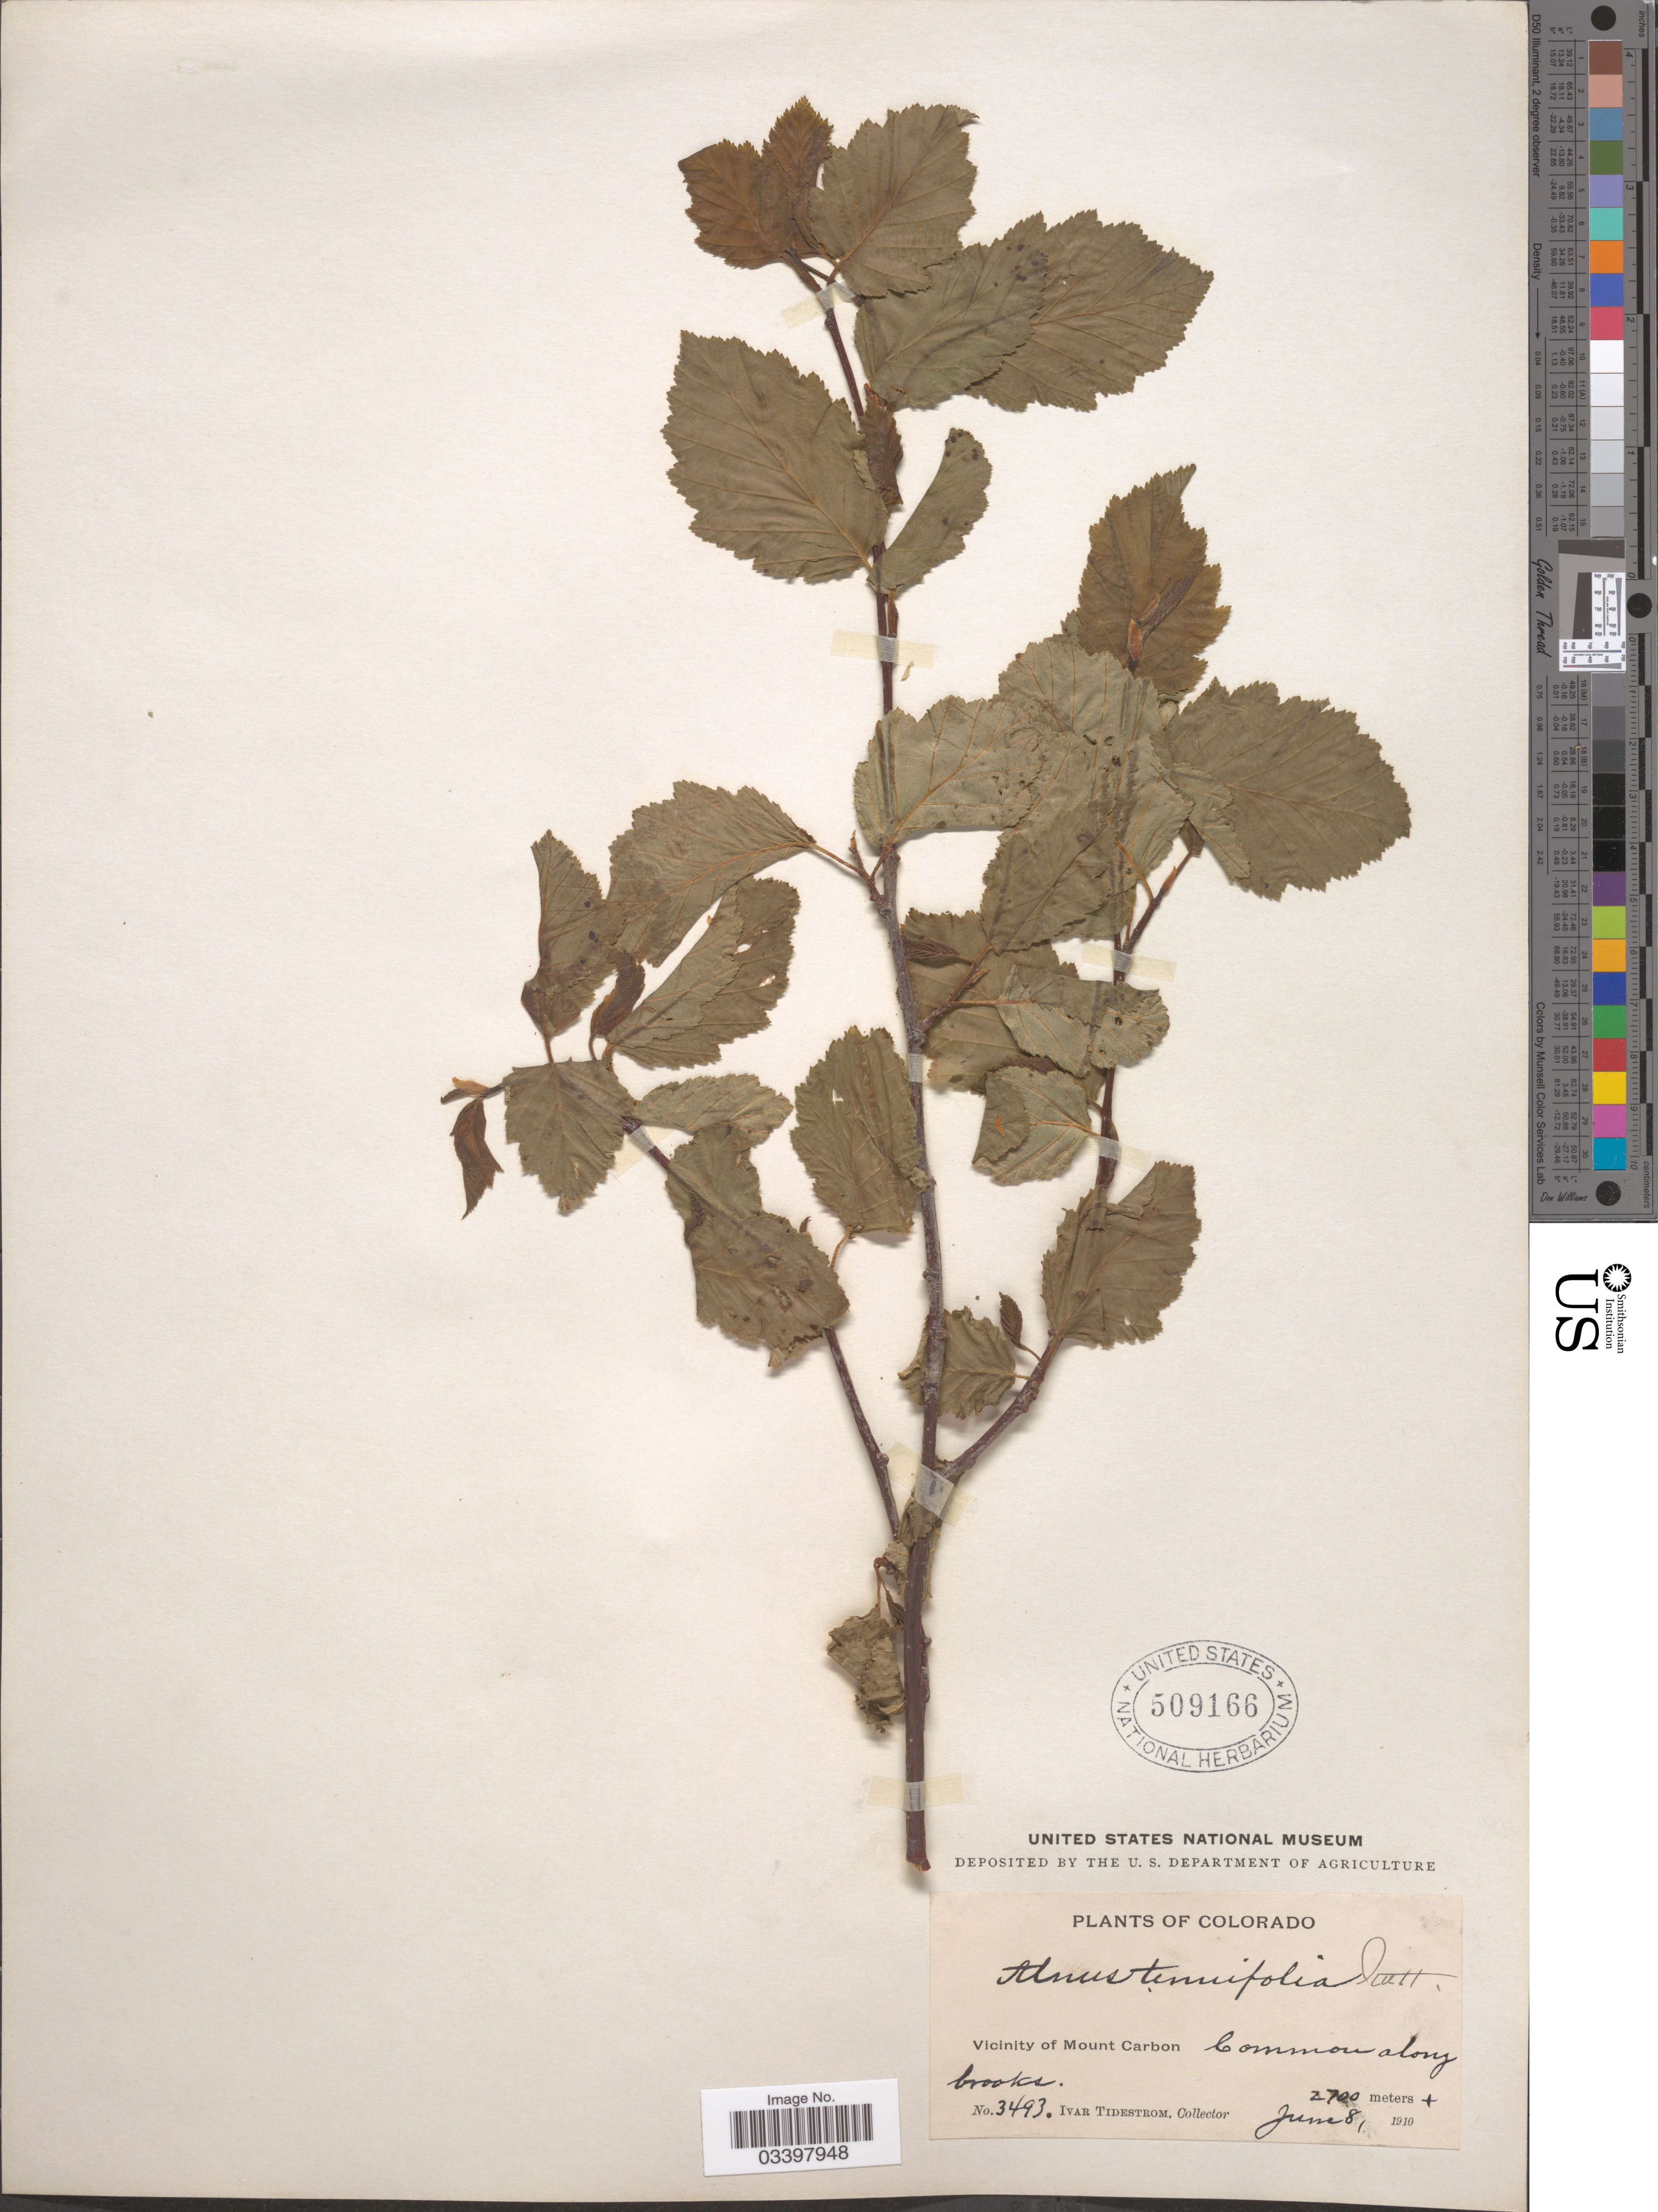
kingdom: Plantae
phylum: Tracheophyta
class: Magnoliopsida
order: Fagales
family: Betulaceae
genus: Alnus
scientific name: Alnus tenuifolia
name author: Nutt.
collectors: I. F. Tidestrom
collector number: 3493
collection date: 1910-06-08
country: United States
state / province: Colorado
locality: Vicinity of Mount Carbon.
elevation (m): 2700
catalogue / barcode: US 509166